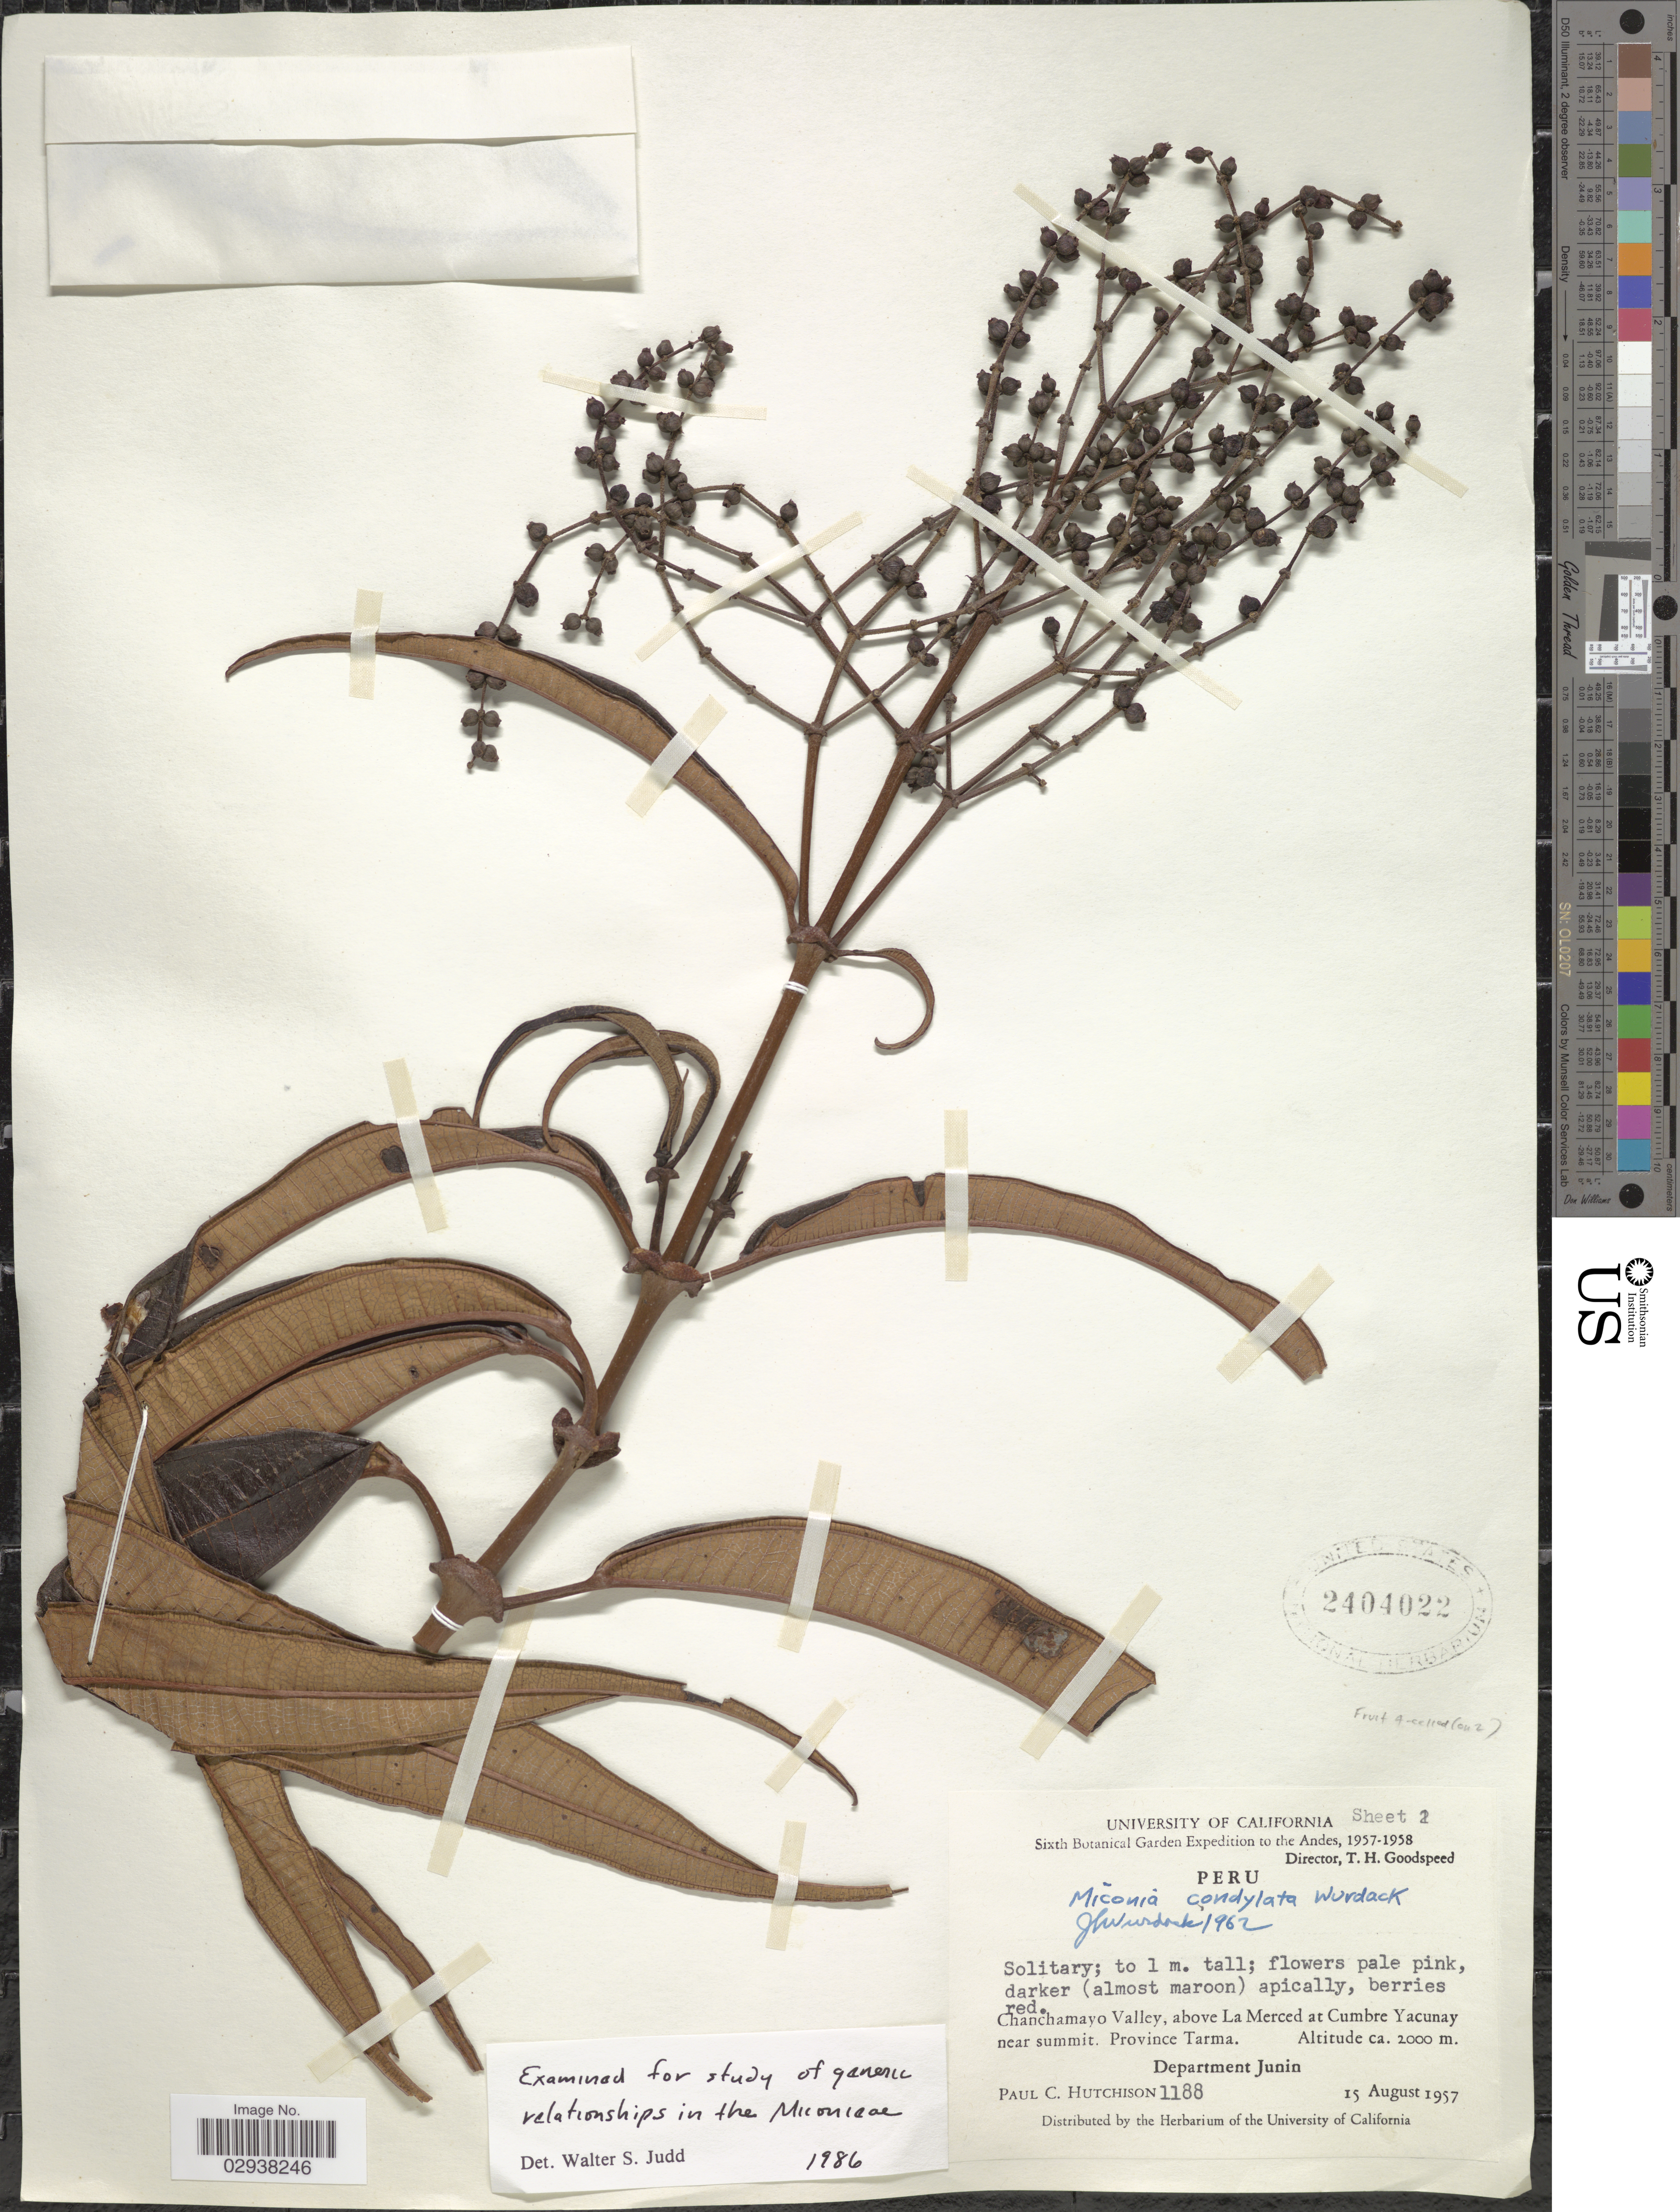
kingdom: Plantae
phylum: Tracheophyta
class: Magnoliopsida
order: Myrtales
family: Melastomataceae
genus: Miconia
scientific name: Miconia condylata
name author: Wurdack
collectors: P. C. Hutchison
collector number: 1188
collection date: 1957-08-15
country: Peru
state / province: Junín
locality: Andes. Chanchamayo Valley, above La Merced at Cumbre Yacunay near summit. Province Tarma. Department Junin.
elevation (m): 2000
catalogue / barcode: US 2404022